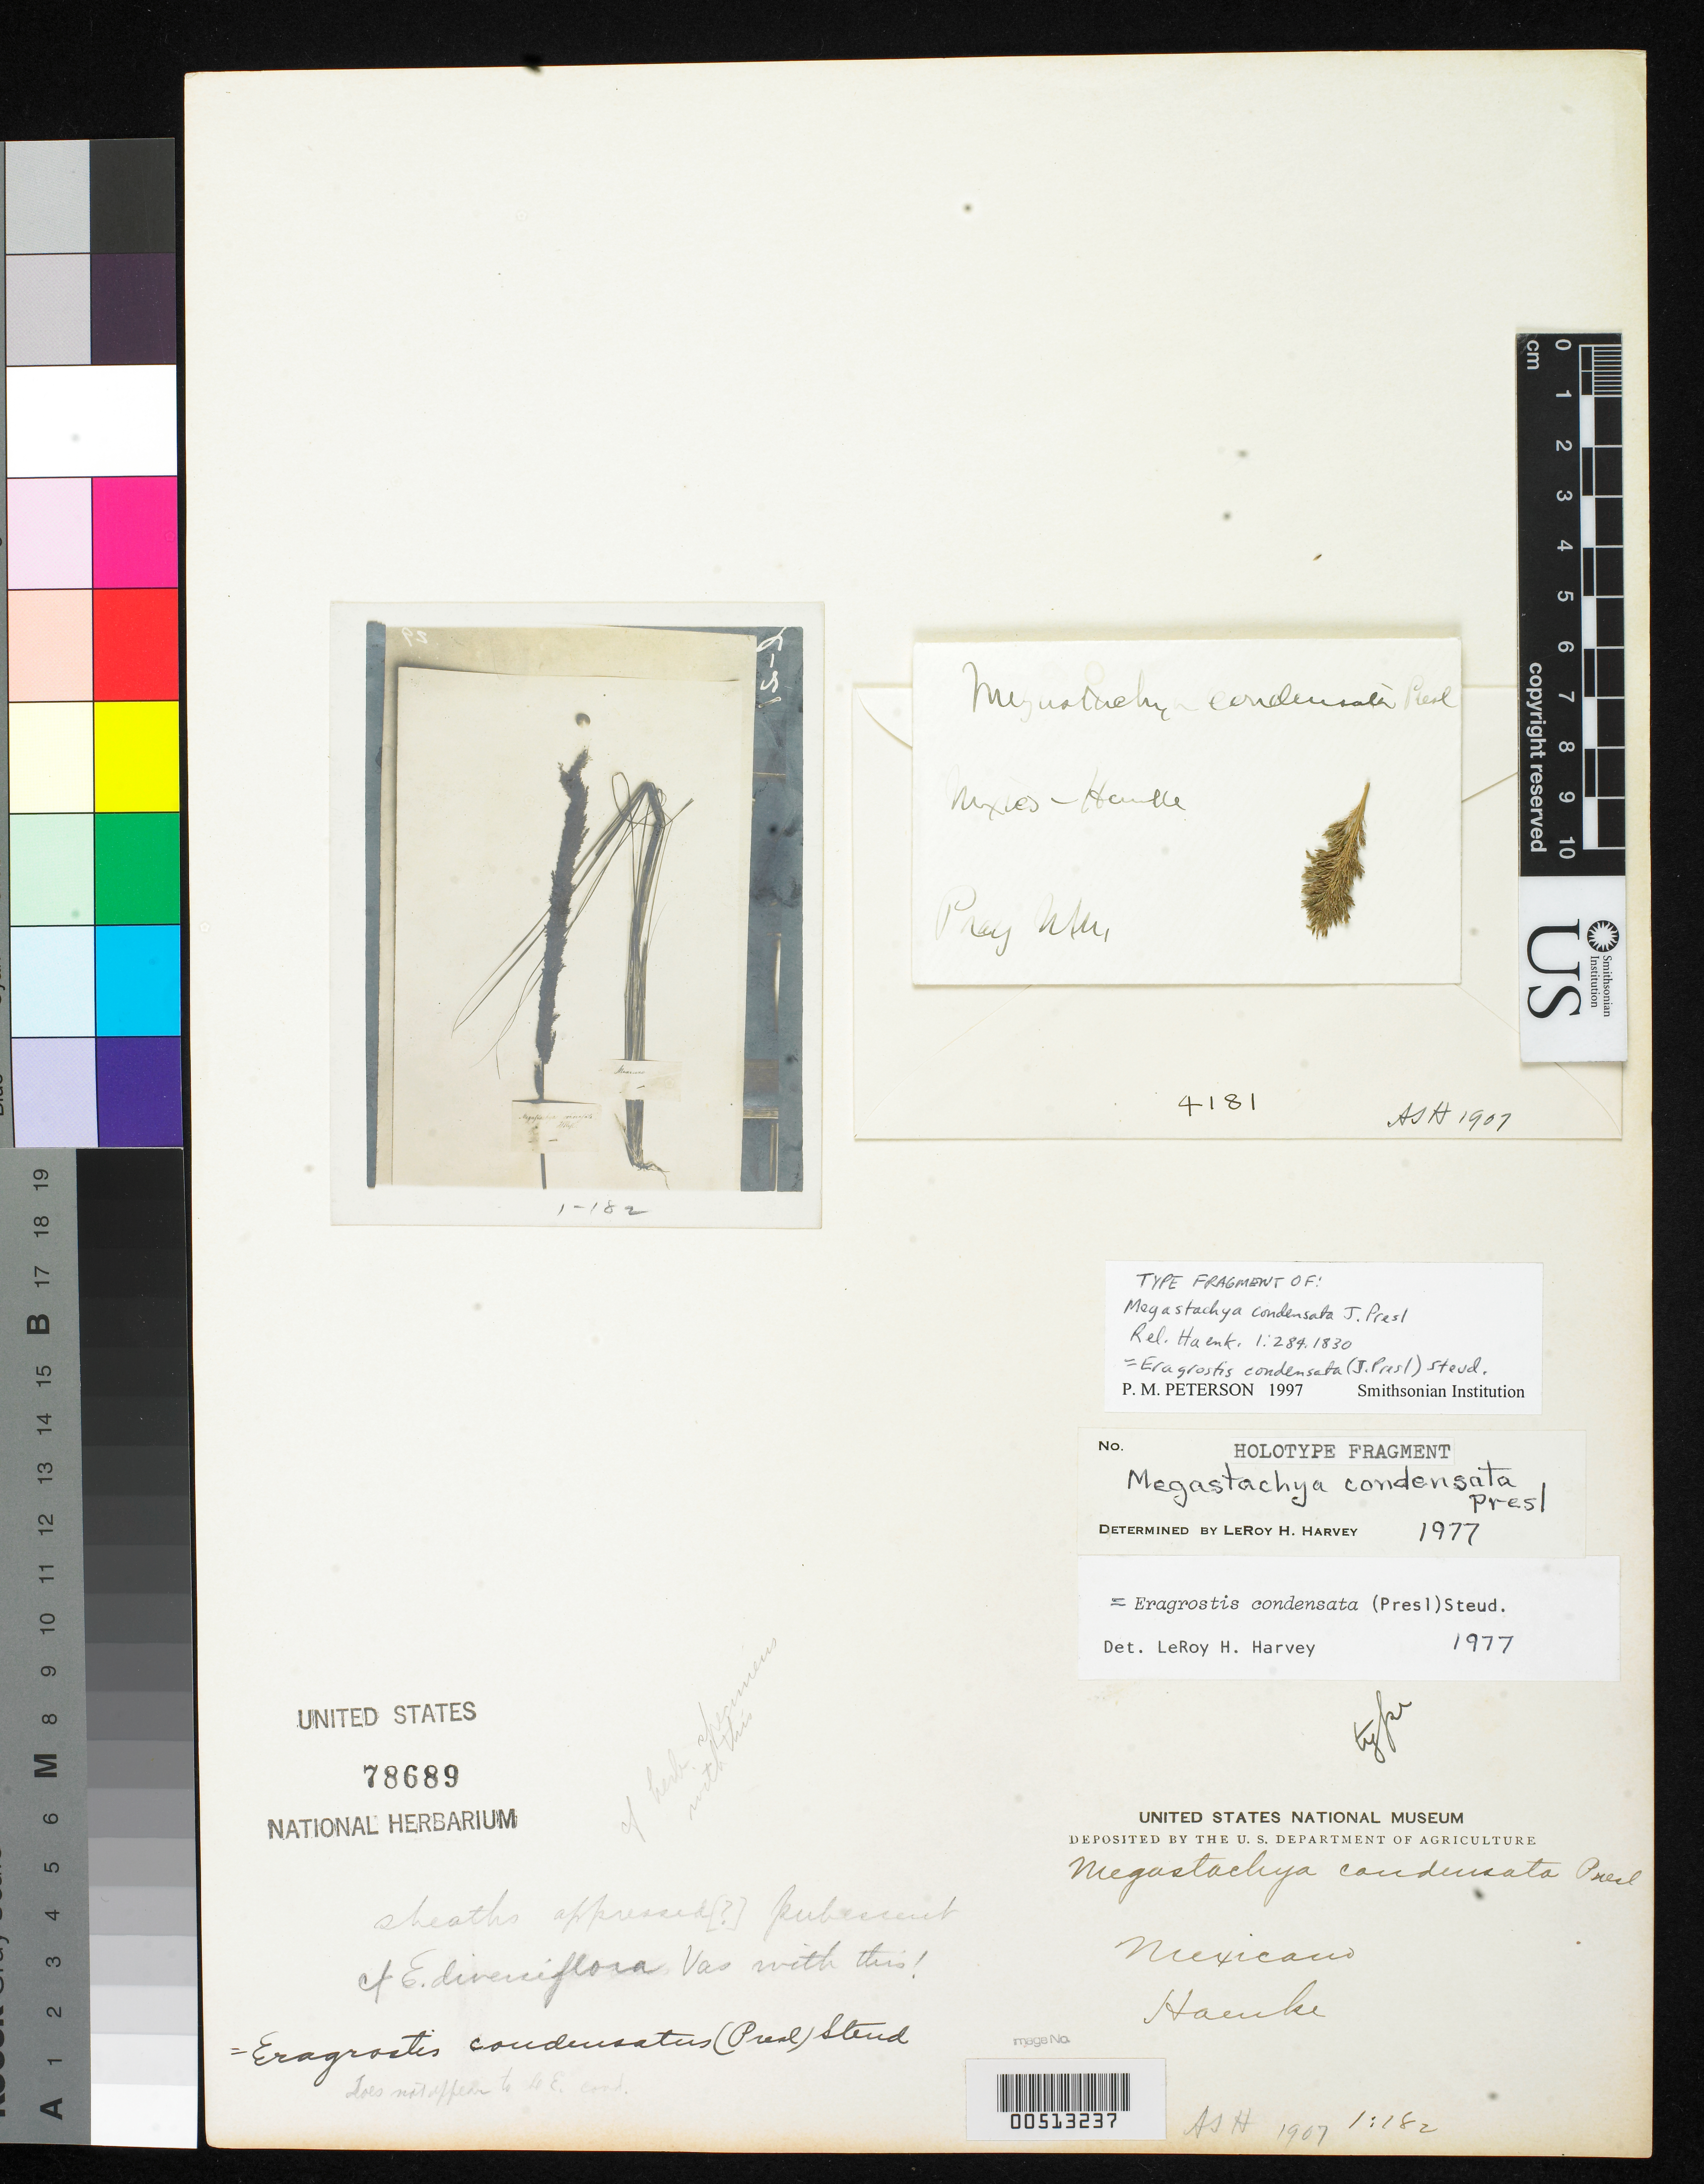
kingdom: Plantae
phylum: Tracheophyta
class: Liliopsida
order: Poales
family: Poaceae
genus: Megastachya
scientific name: Megastachya condensata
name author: J. Presl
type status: Type Fragment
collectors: T. P. X. Haenke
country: Mexico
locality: E of Monserrat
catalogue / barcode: US 78689